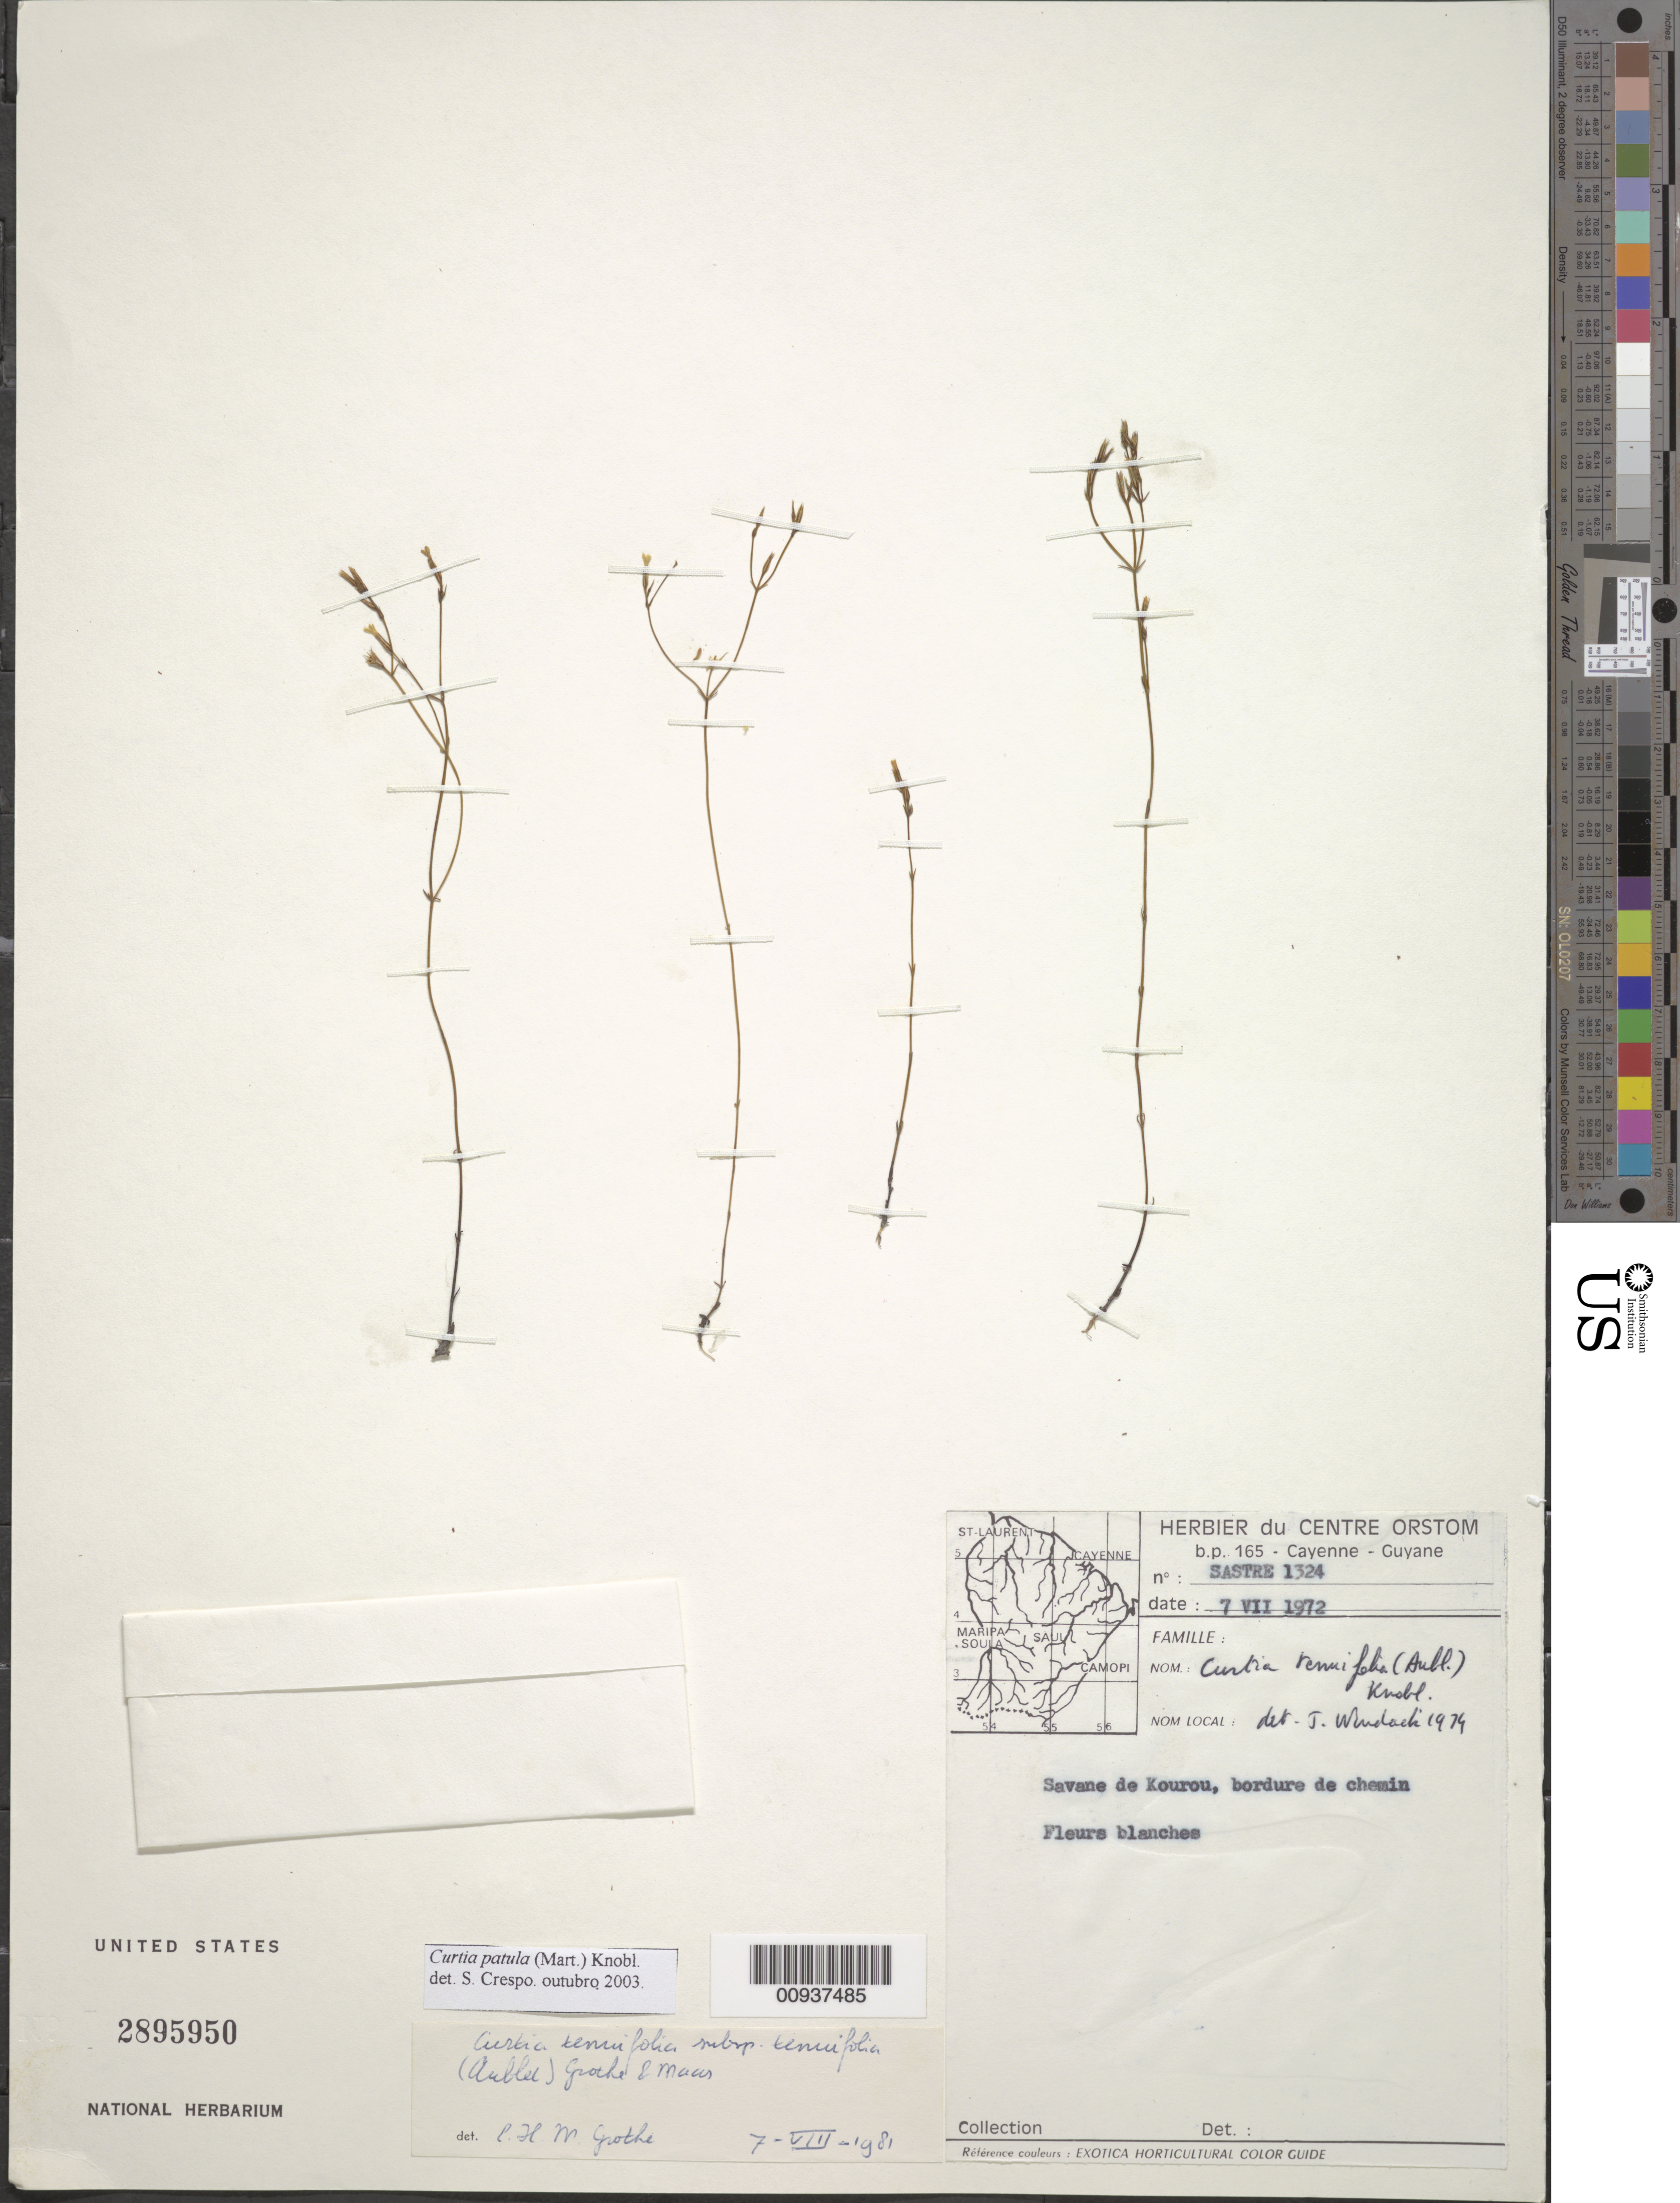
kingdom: Plantae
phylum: Tracheophyta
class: Magnoliopsida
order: Gentianales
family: Gentianaceae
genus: Curtia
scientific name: Curtia patula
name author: (Mart.) Knobl.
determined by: Crespo, Susana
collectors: C. H. L. Sastre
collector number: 1324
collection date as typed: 7-Jul-72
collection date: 1972-07-07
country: French Guiana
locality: Savane de Kourou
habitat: Bordure de chemin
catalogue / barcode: US 2895950